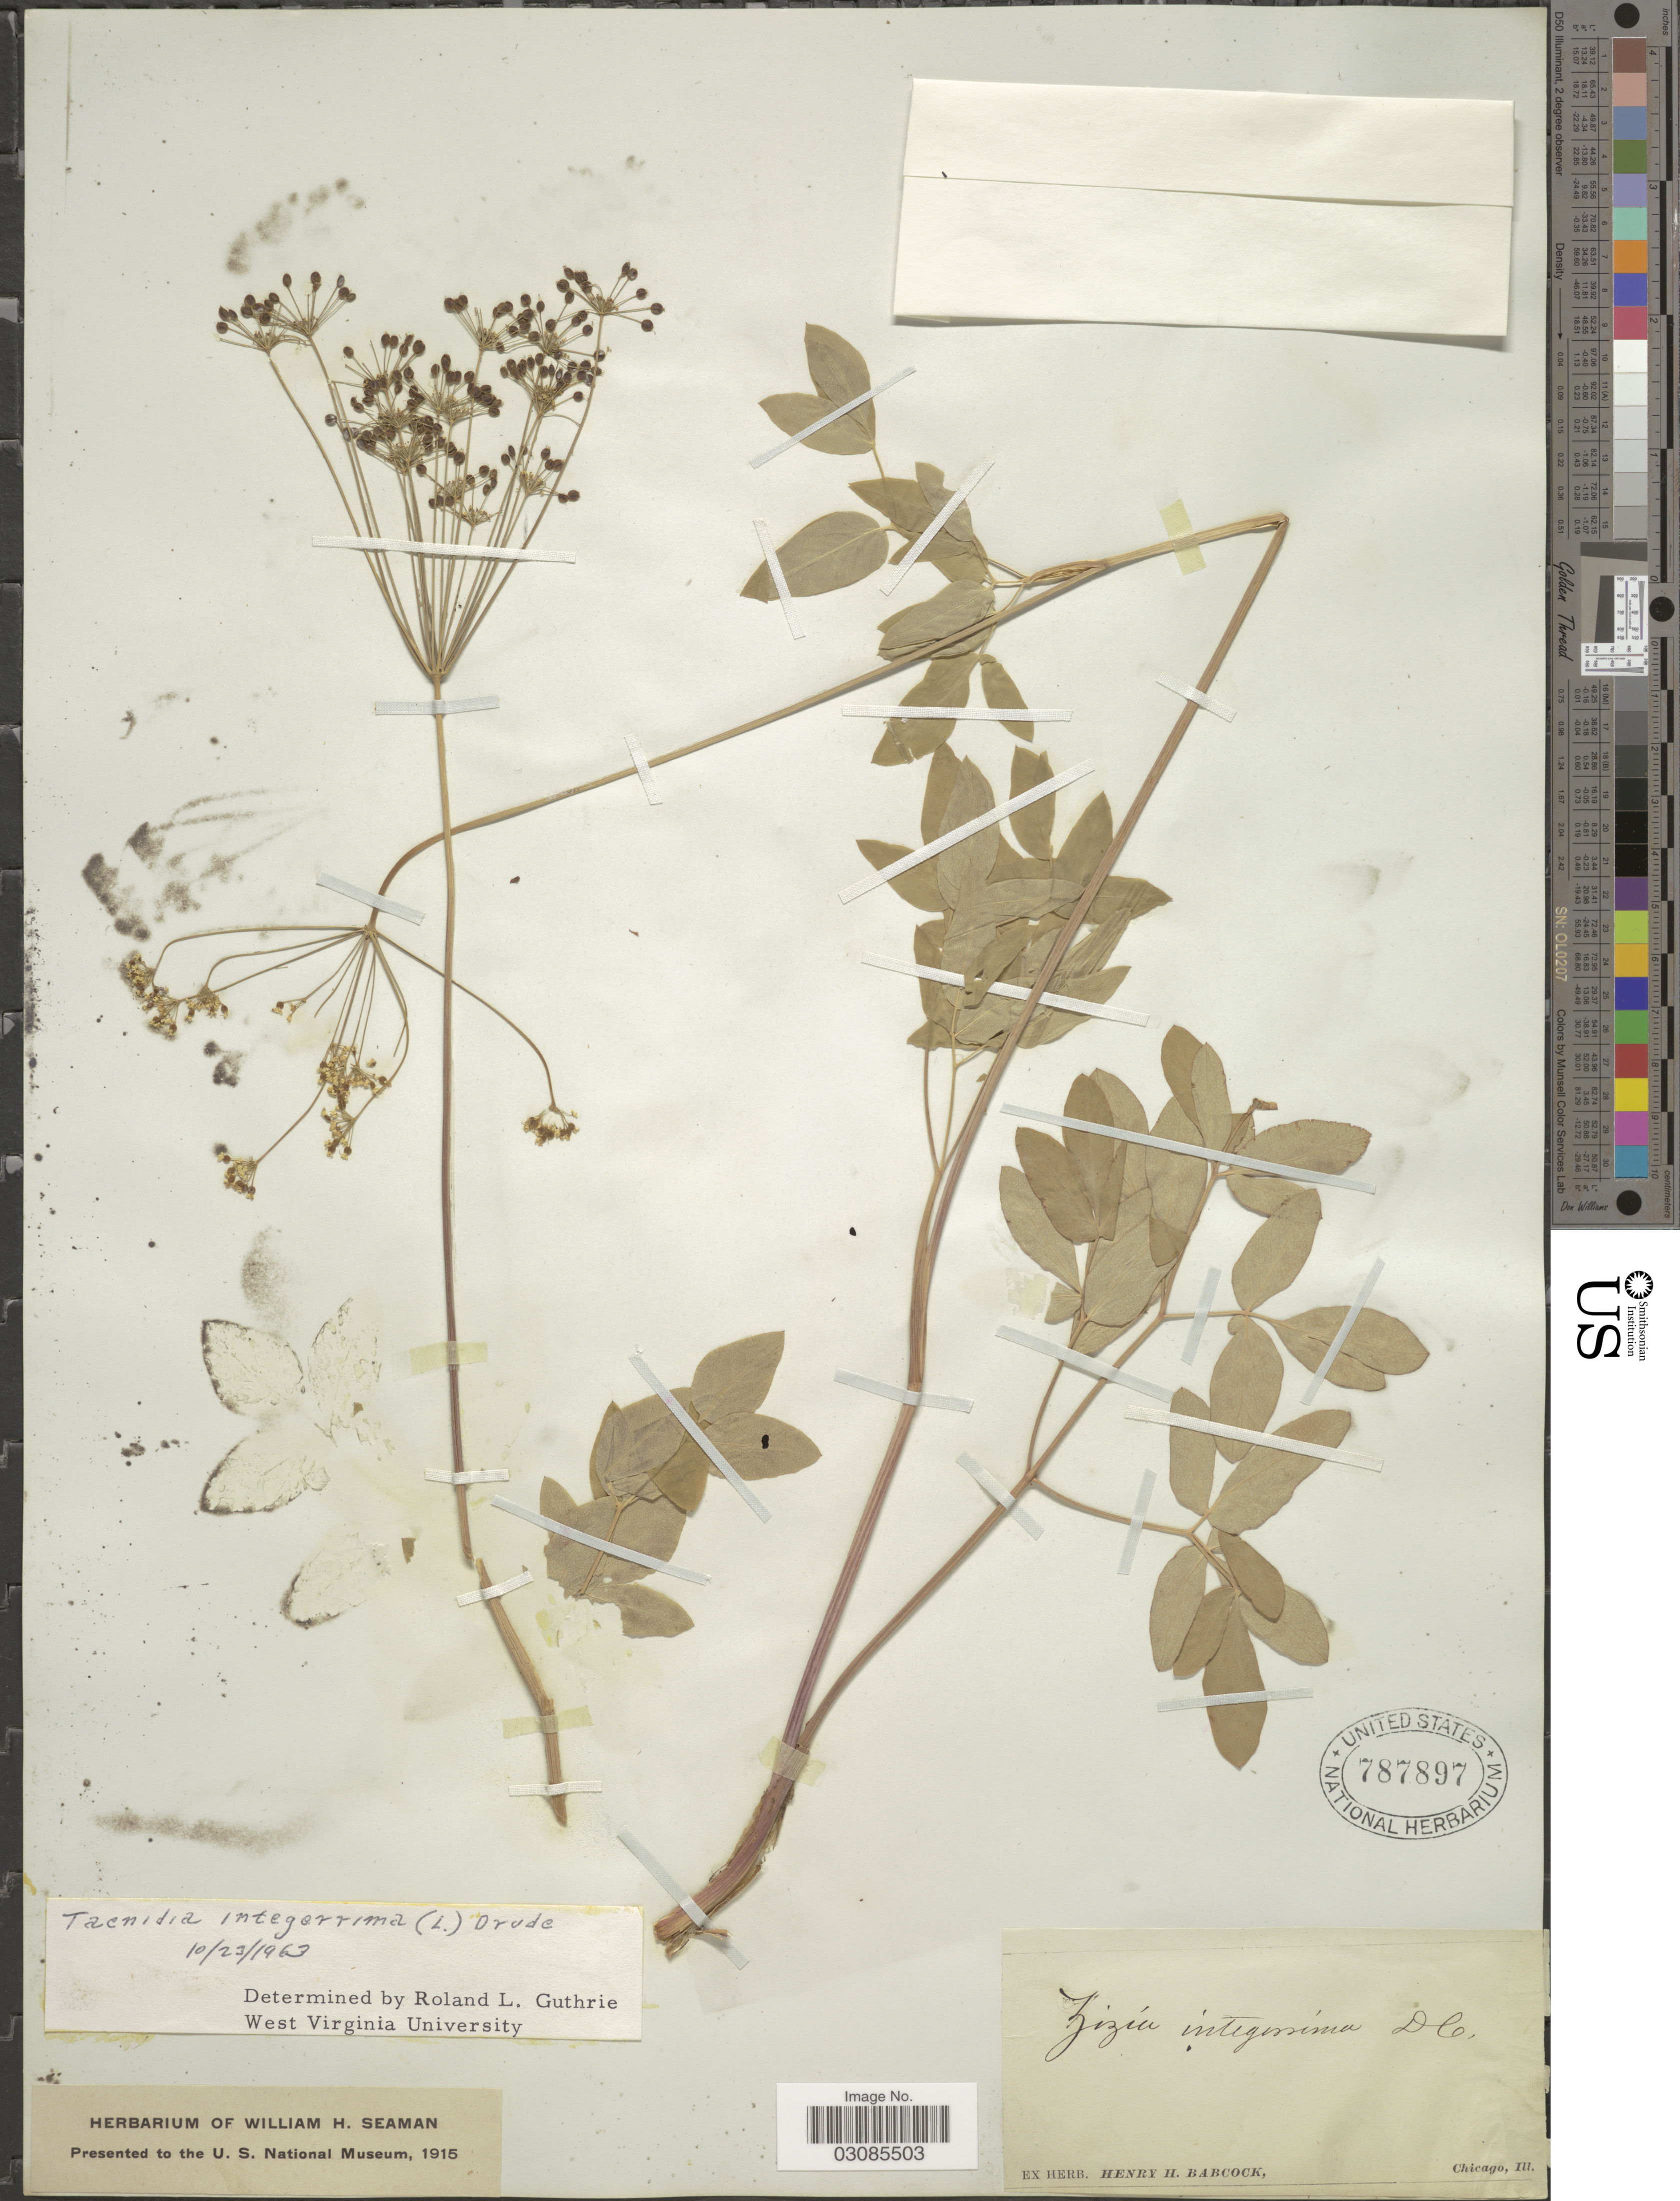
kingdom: Plantae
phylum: Tracheophyta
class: Magnoliopsida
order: Apiales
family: Apiaceae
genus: Taenidia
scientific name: Taenidia integerrima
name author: (L.) Drude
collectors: ex herb. Henry Homes Babcock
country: United States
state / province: Illinois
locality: Chicago, Ill.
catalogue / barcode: US 787897